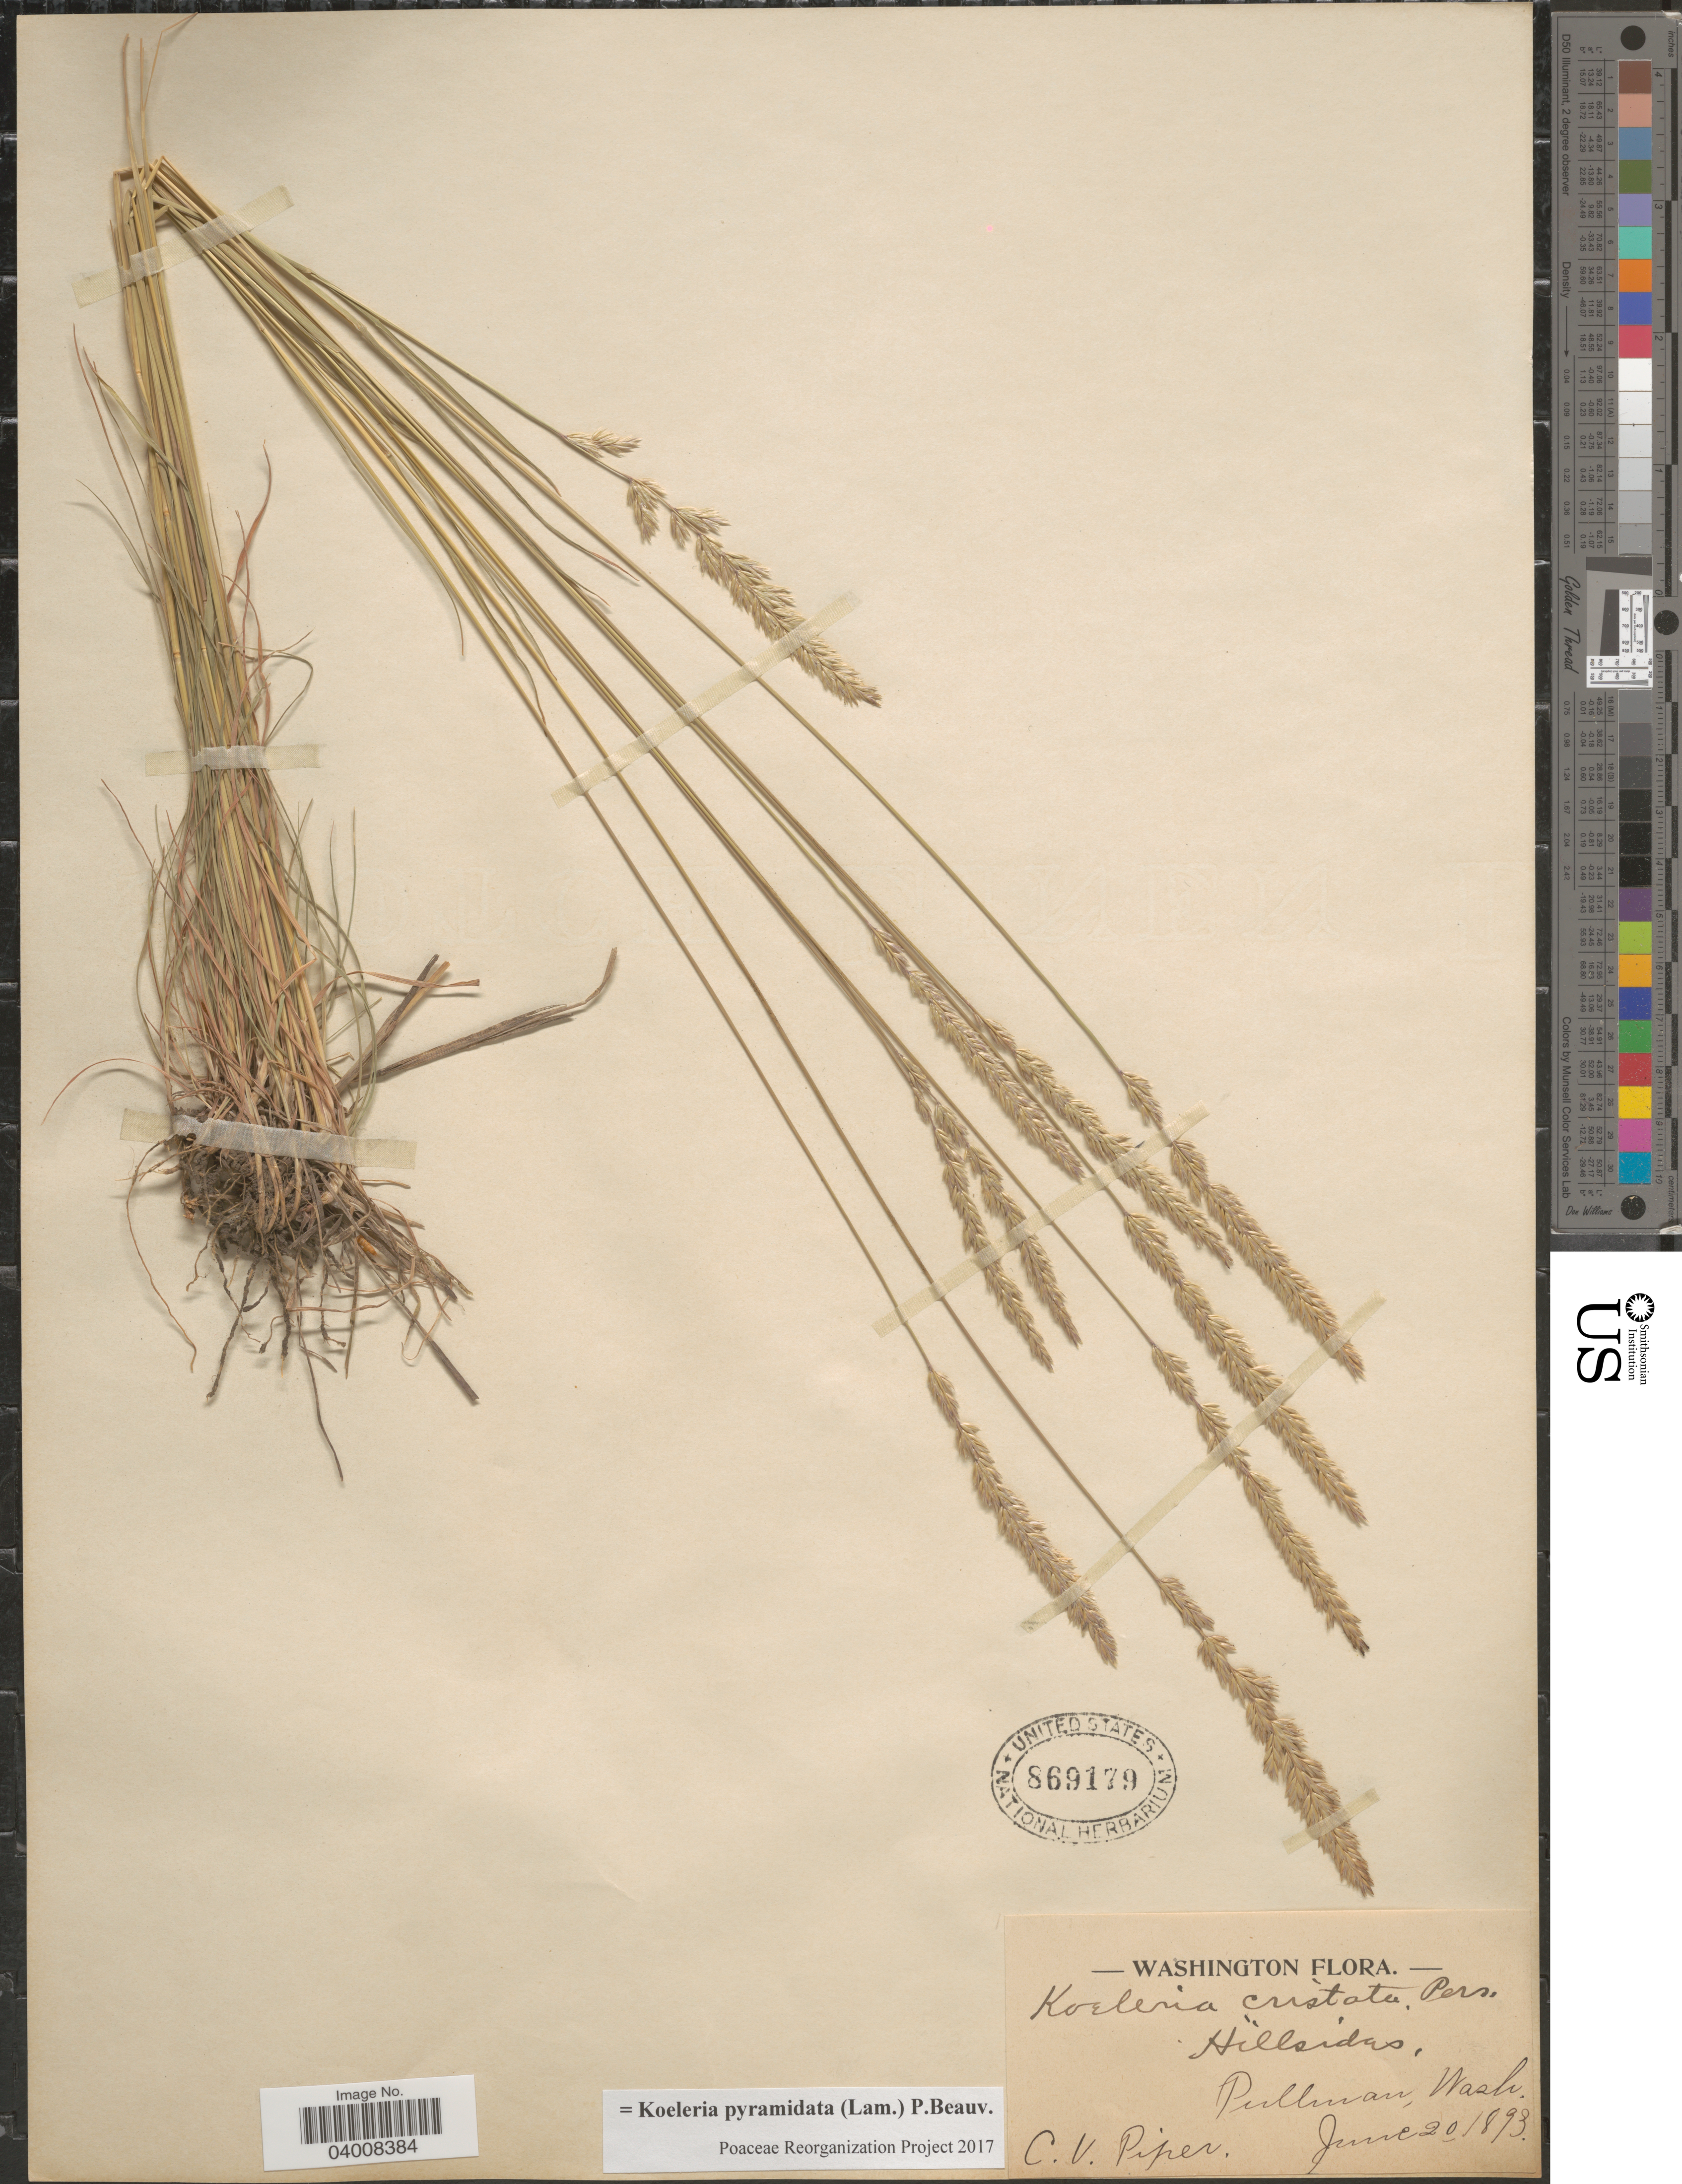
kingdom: Plantae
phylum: Tracheophyta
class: Liliopsida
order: Poales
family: Poaceae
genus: Koeleria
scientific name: Koeleria pyramidata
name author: (Lam.) P. Beauv.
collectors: C. V. Piper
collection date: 1893-06-20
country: United States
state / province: Washington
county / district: Whitman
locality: Hillsides, Pullman.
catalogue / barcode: US 869179